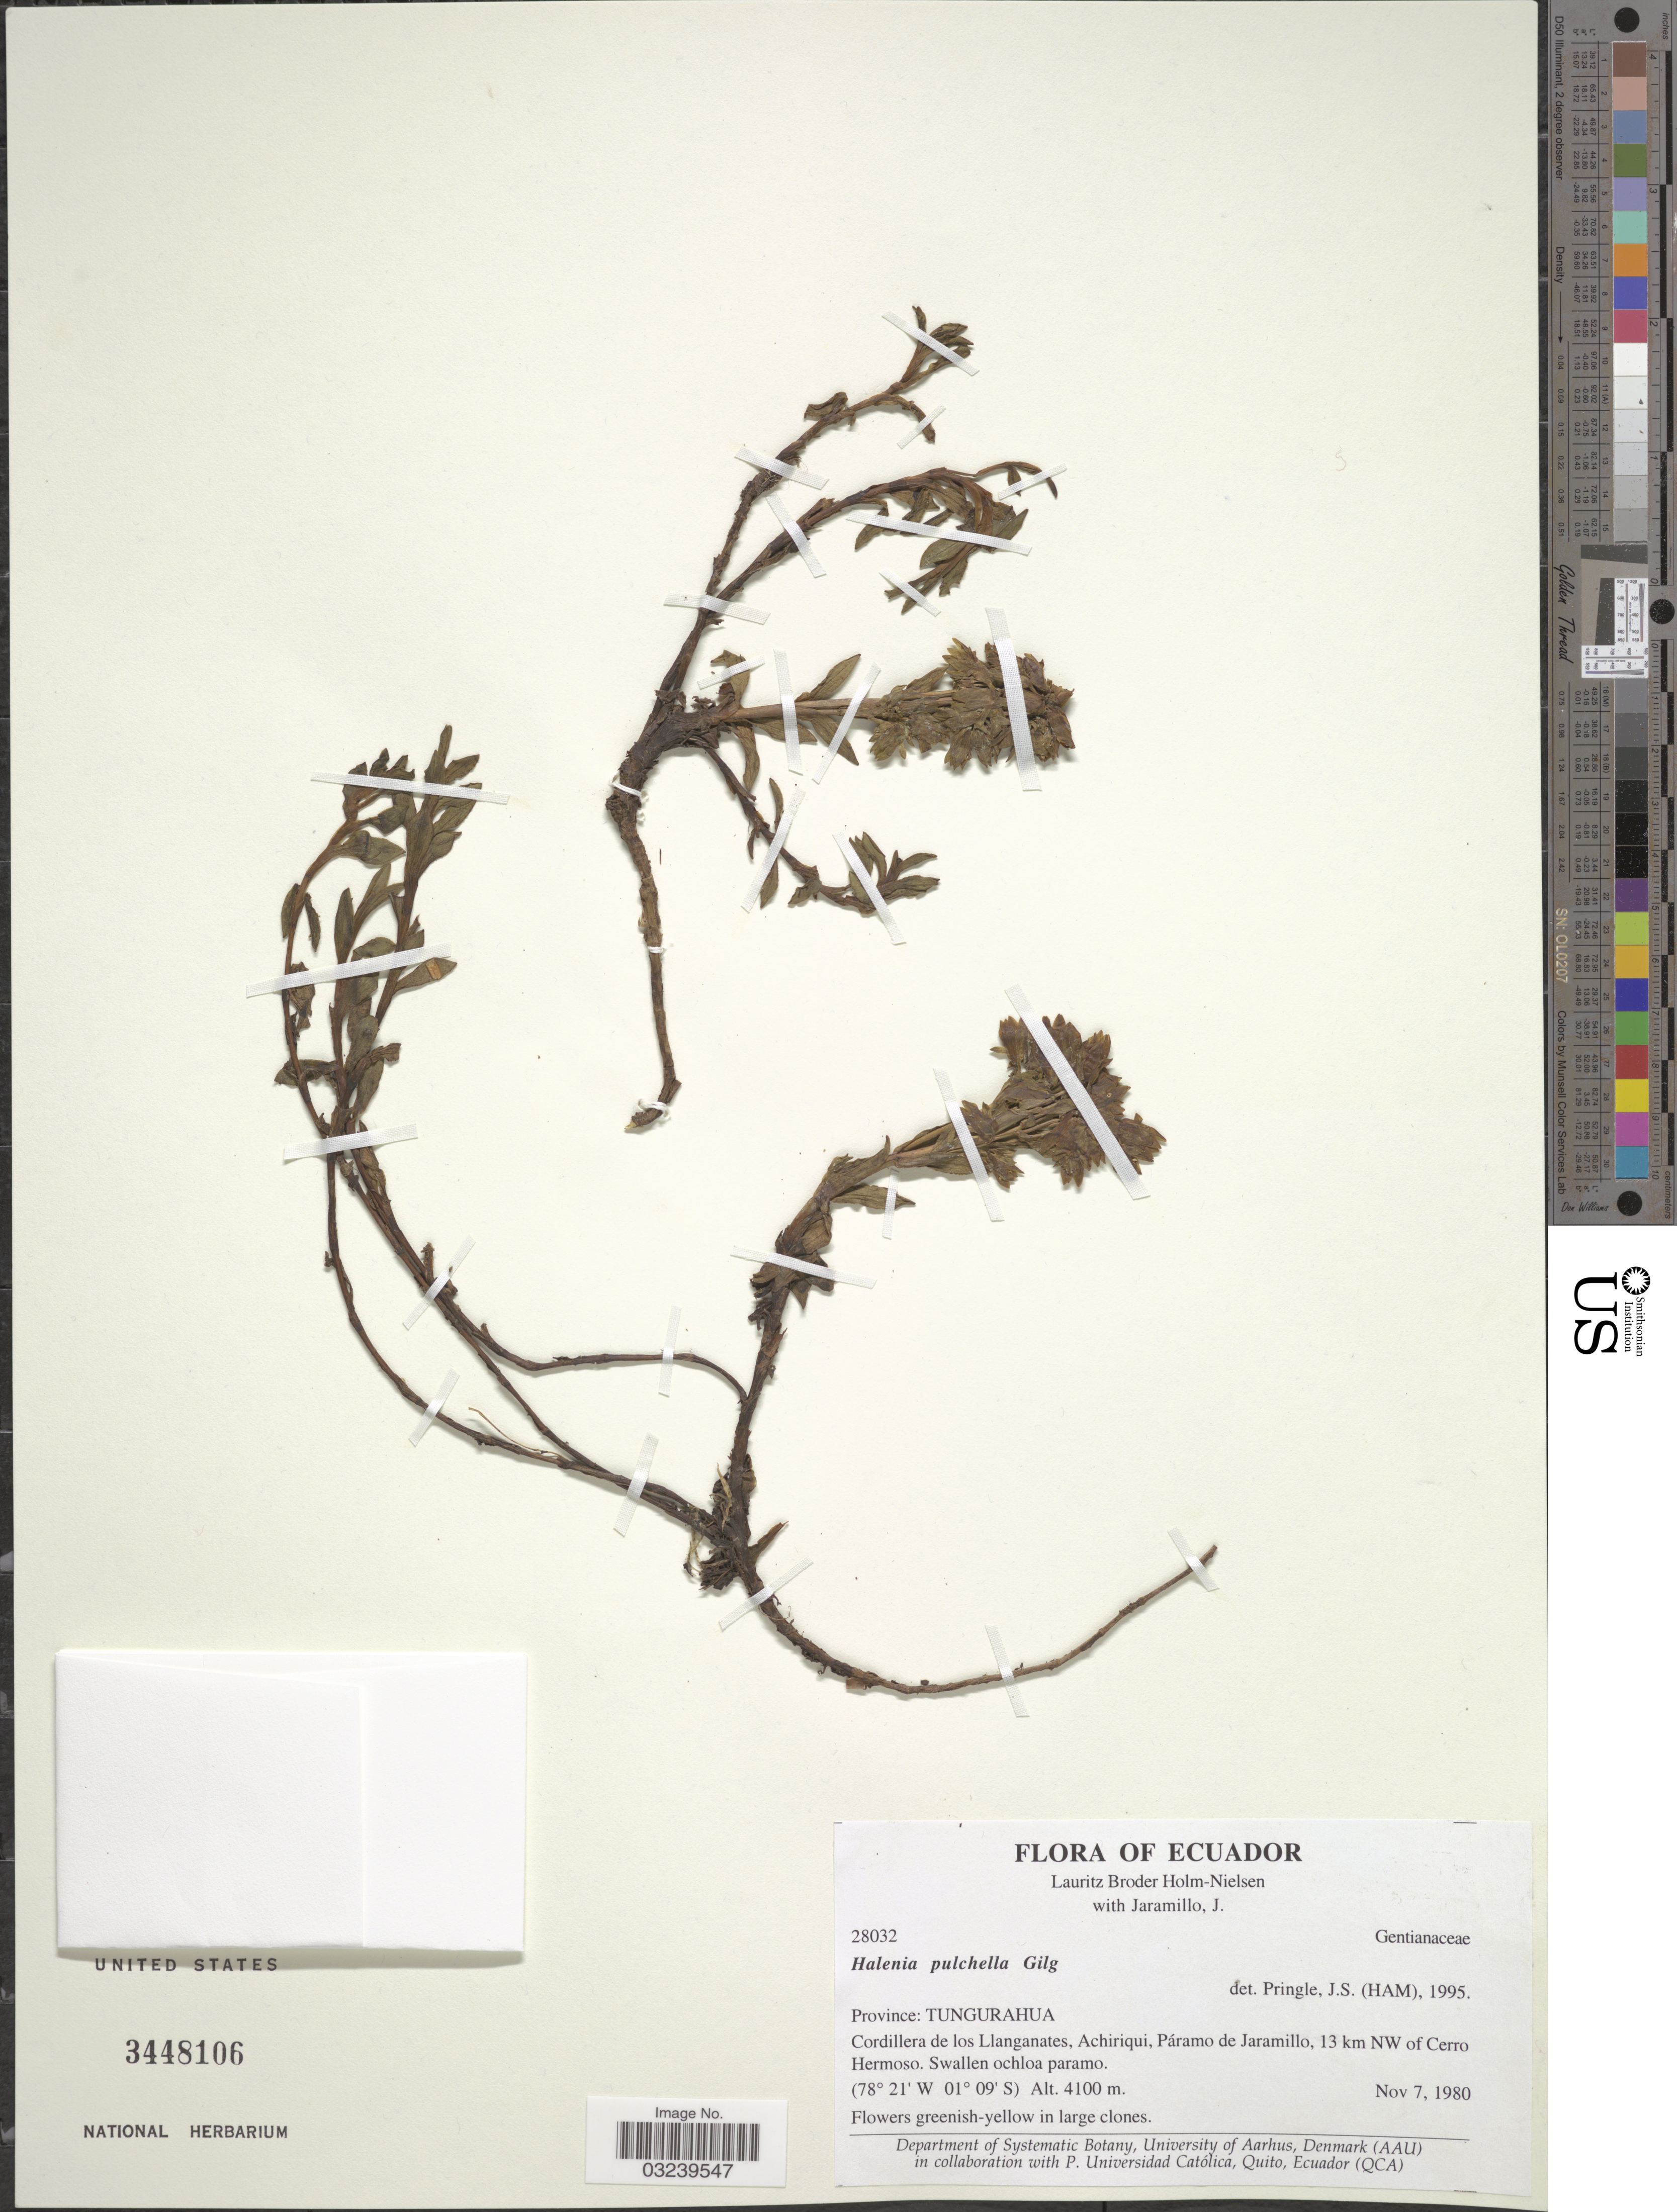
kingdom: Plantae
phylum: Tracheophyta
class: Magnoliopsida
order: Gentianales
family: Gentianaceae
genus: Halenia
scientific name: Halenia pulchella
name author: Gilg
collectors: L. B. Holm-Nielsen & J. Jaramillo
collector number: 28032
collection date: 1980-11-07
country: Ecuador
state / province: Tungurahua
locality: Cordillera de los Llanganates, Achiriqui, Páramo de Jaramillo, 13 km NW of Cerro Hermoso.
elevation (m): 4100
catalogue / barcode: US 3448106